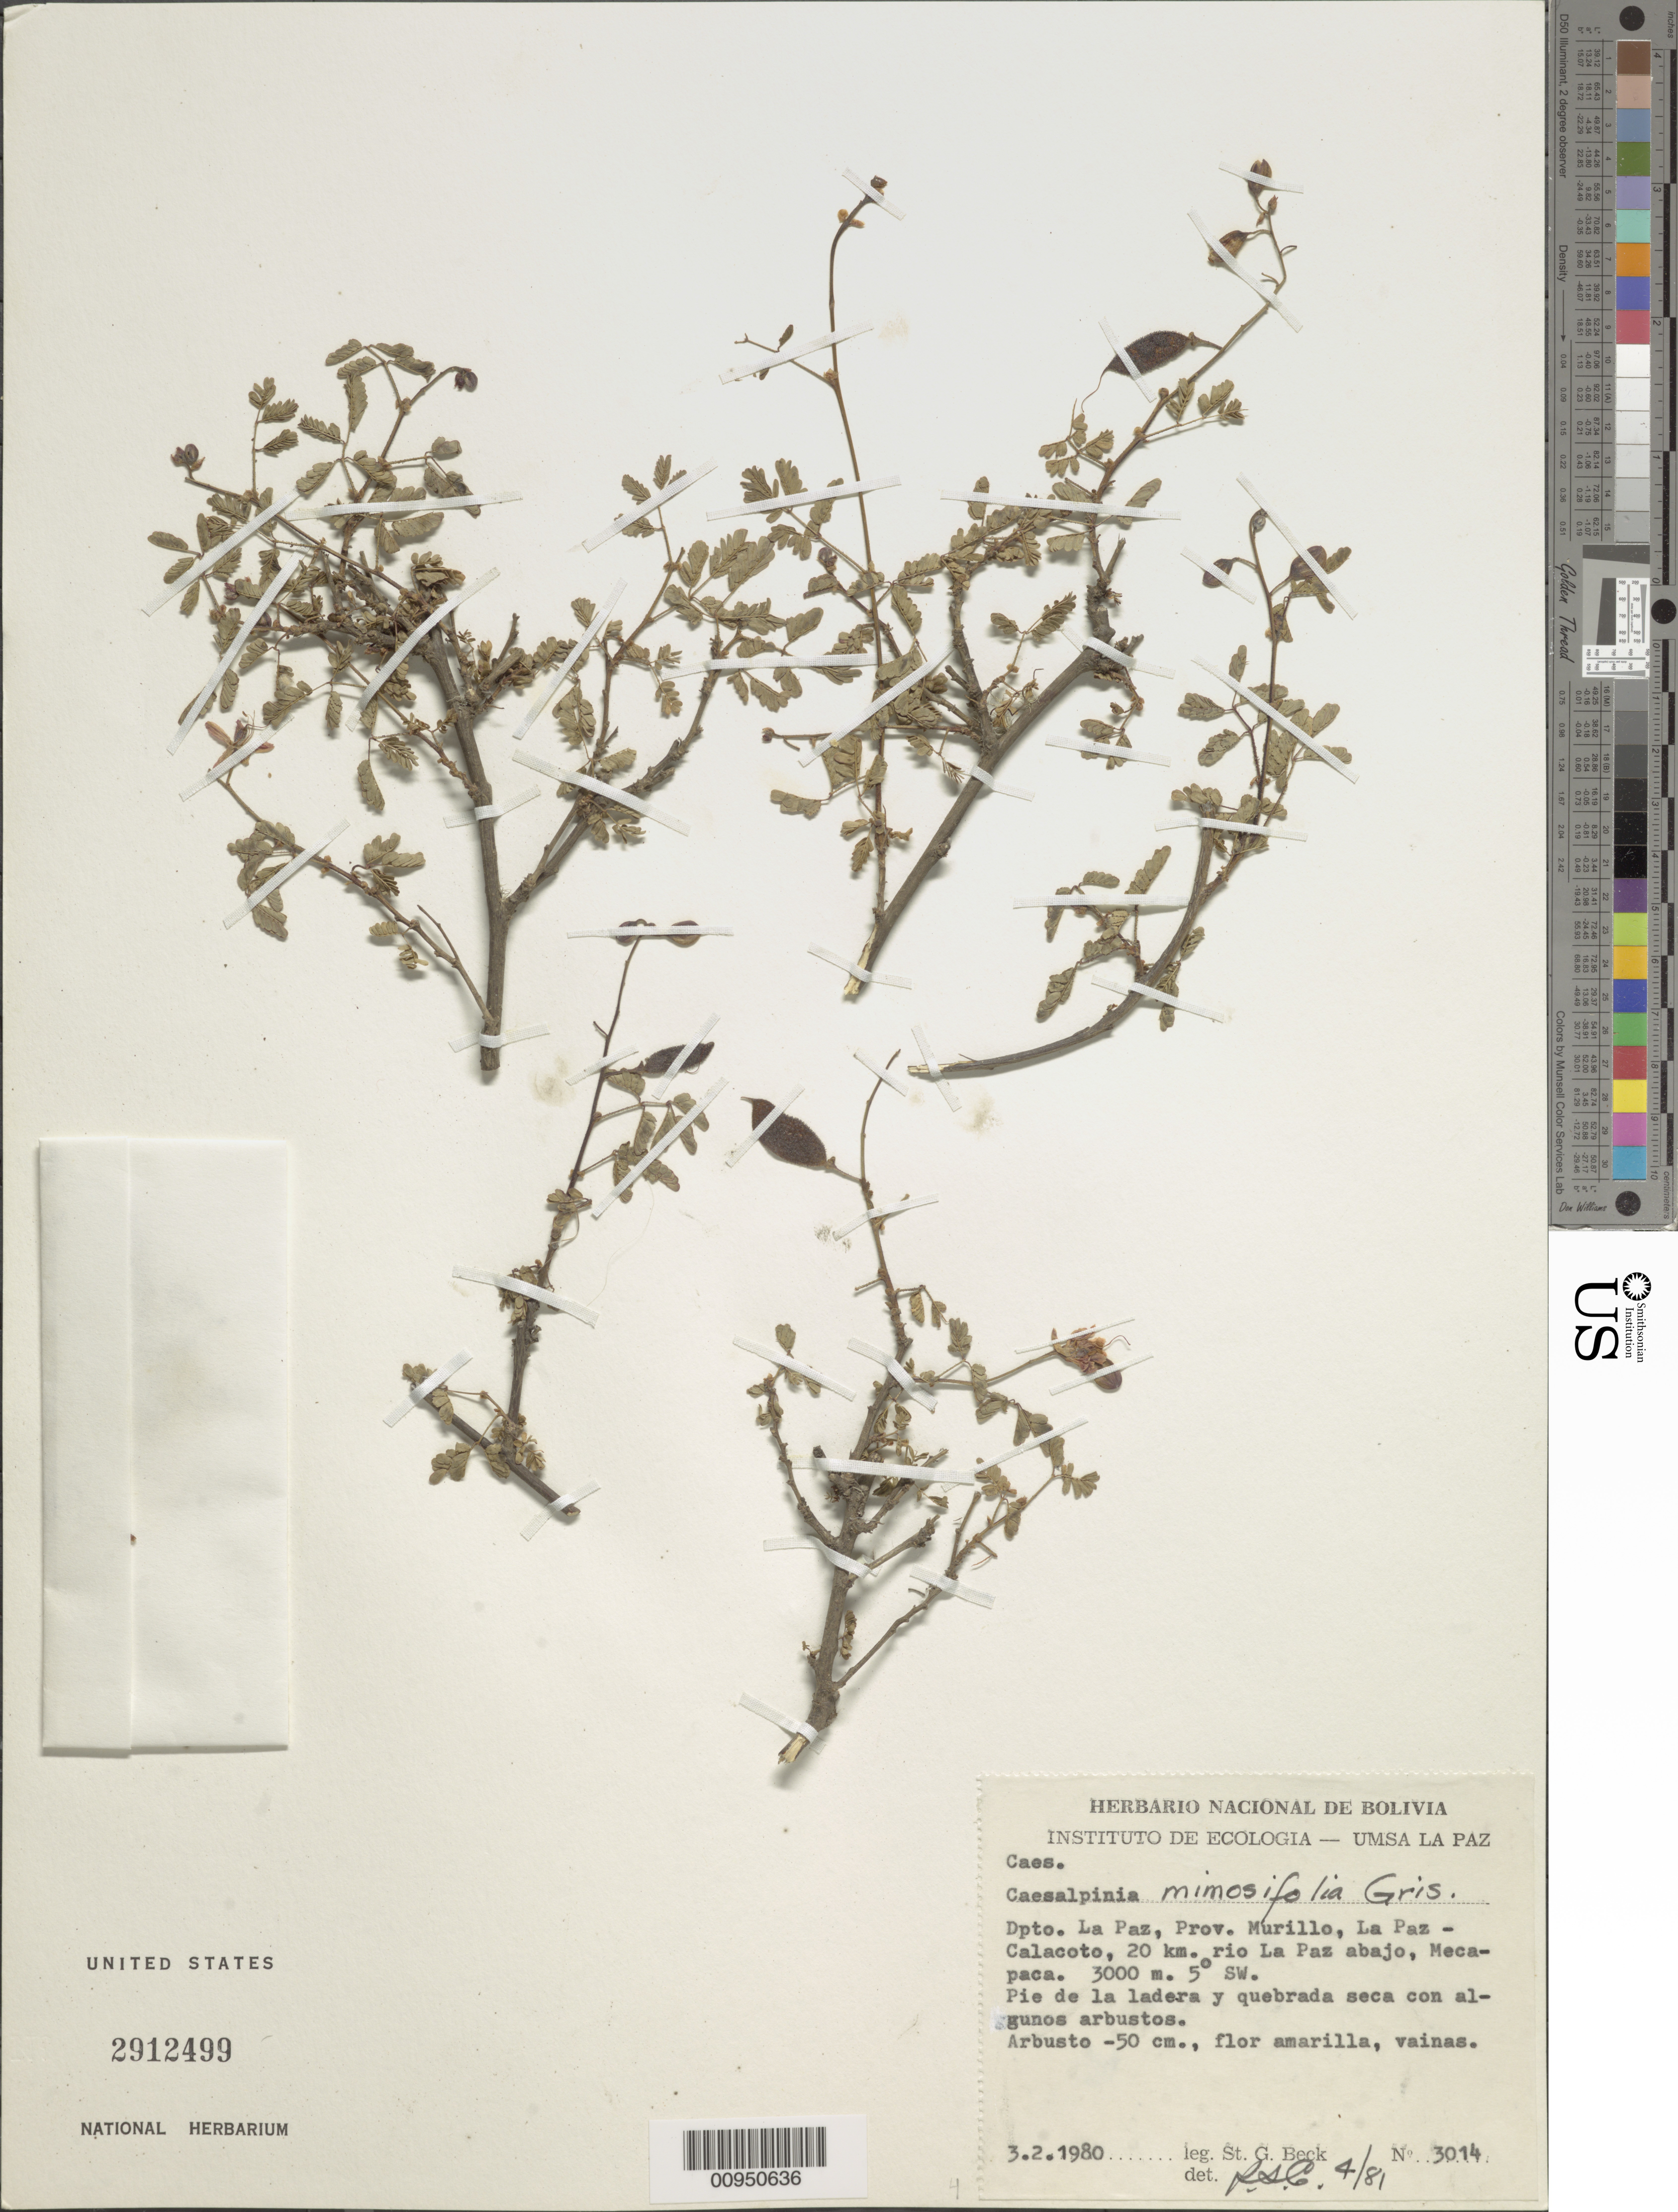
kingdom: Plantae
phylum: Tracheophyta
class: Magnoliopsida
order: Fabales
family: Fabaceae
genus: Arquita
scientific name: Arquita mimosifolia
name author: (Griseb.) Gagnon et al.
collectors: S. G. Beck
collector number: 3014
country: Bolivia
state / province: La Paz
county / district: Murillo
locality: Rio La Paz abajo, mecapaca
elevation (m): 3000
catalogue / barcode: US 29122499